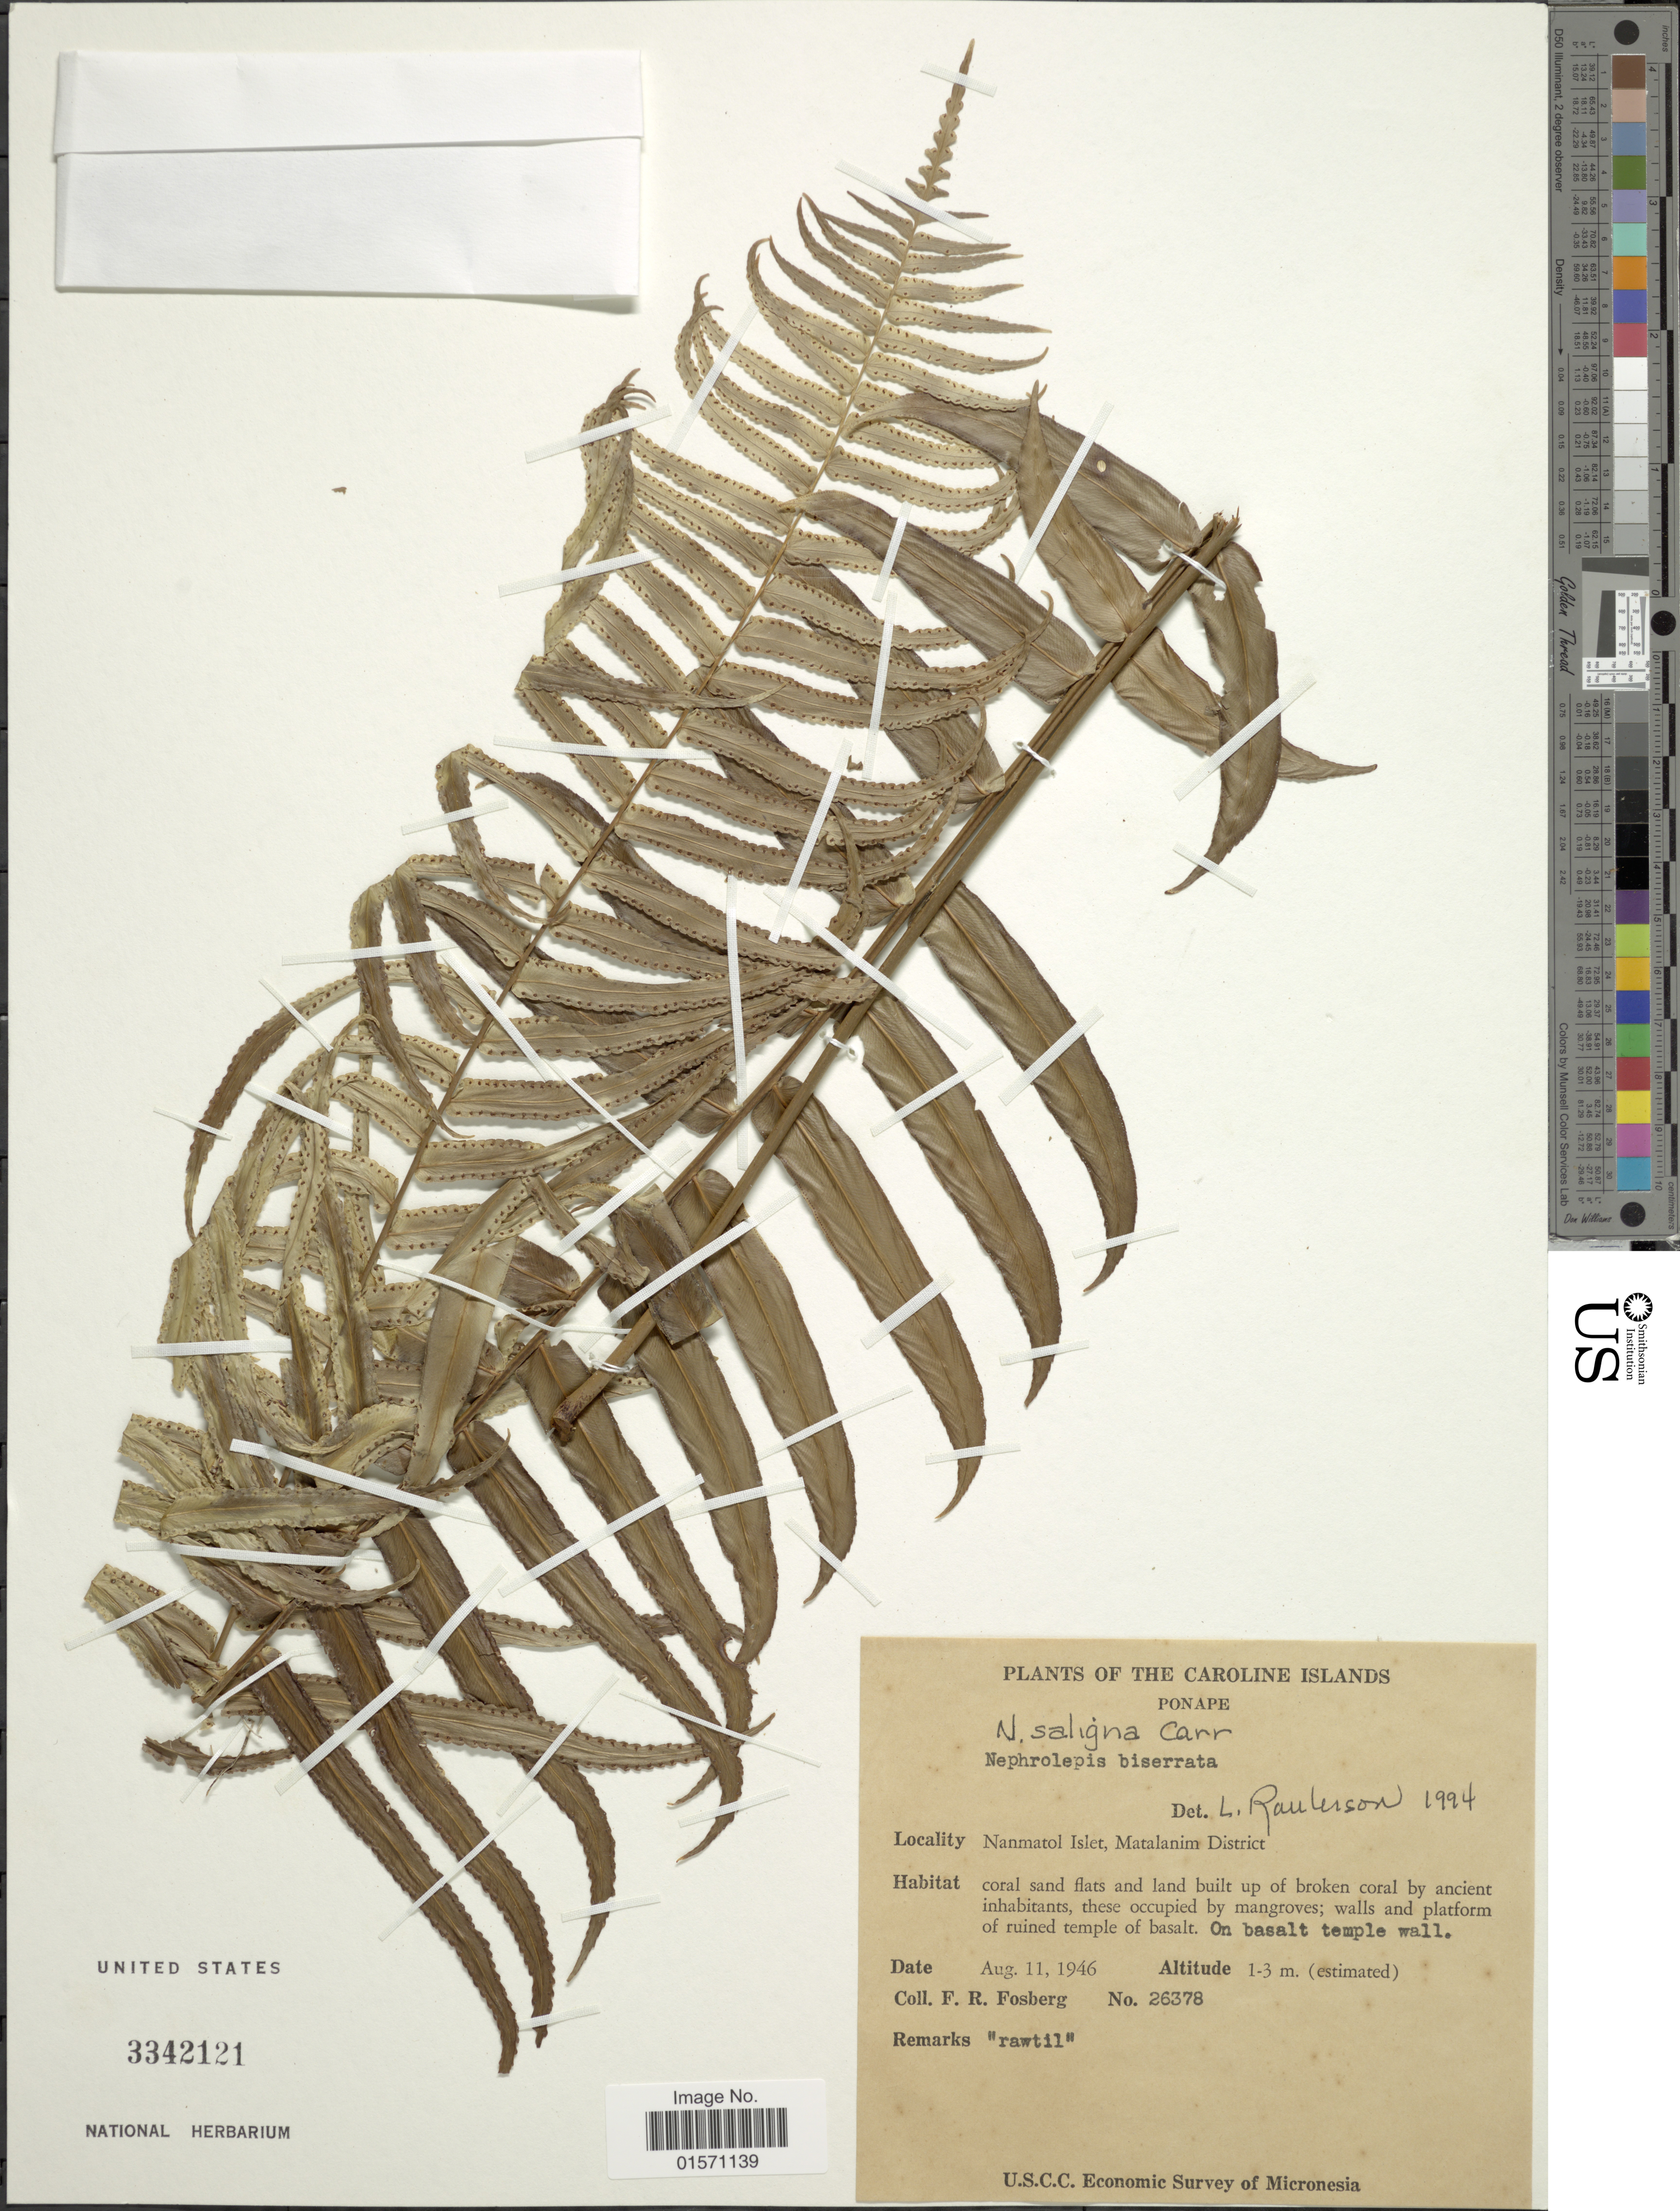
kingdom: Plantae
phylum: Tracheophyta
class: Polypodiopsida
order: Polypodiales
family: Nephrolepidaceae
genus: Nephrolepis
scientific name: Nephrolepis saligna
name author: Cav.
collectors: F. R. Fosberg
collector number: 26378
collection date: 1946-08-11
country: Micronesia, Federated States of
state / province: Pohnpei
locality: Caroline Islands. Ponape. Nanmotal Islet, Matalanim District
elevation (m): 1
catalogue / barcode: US 3342121